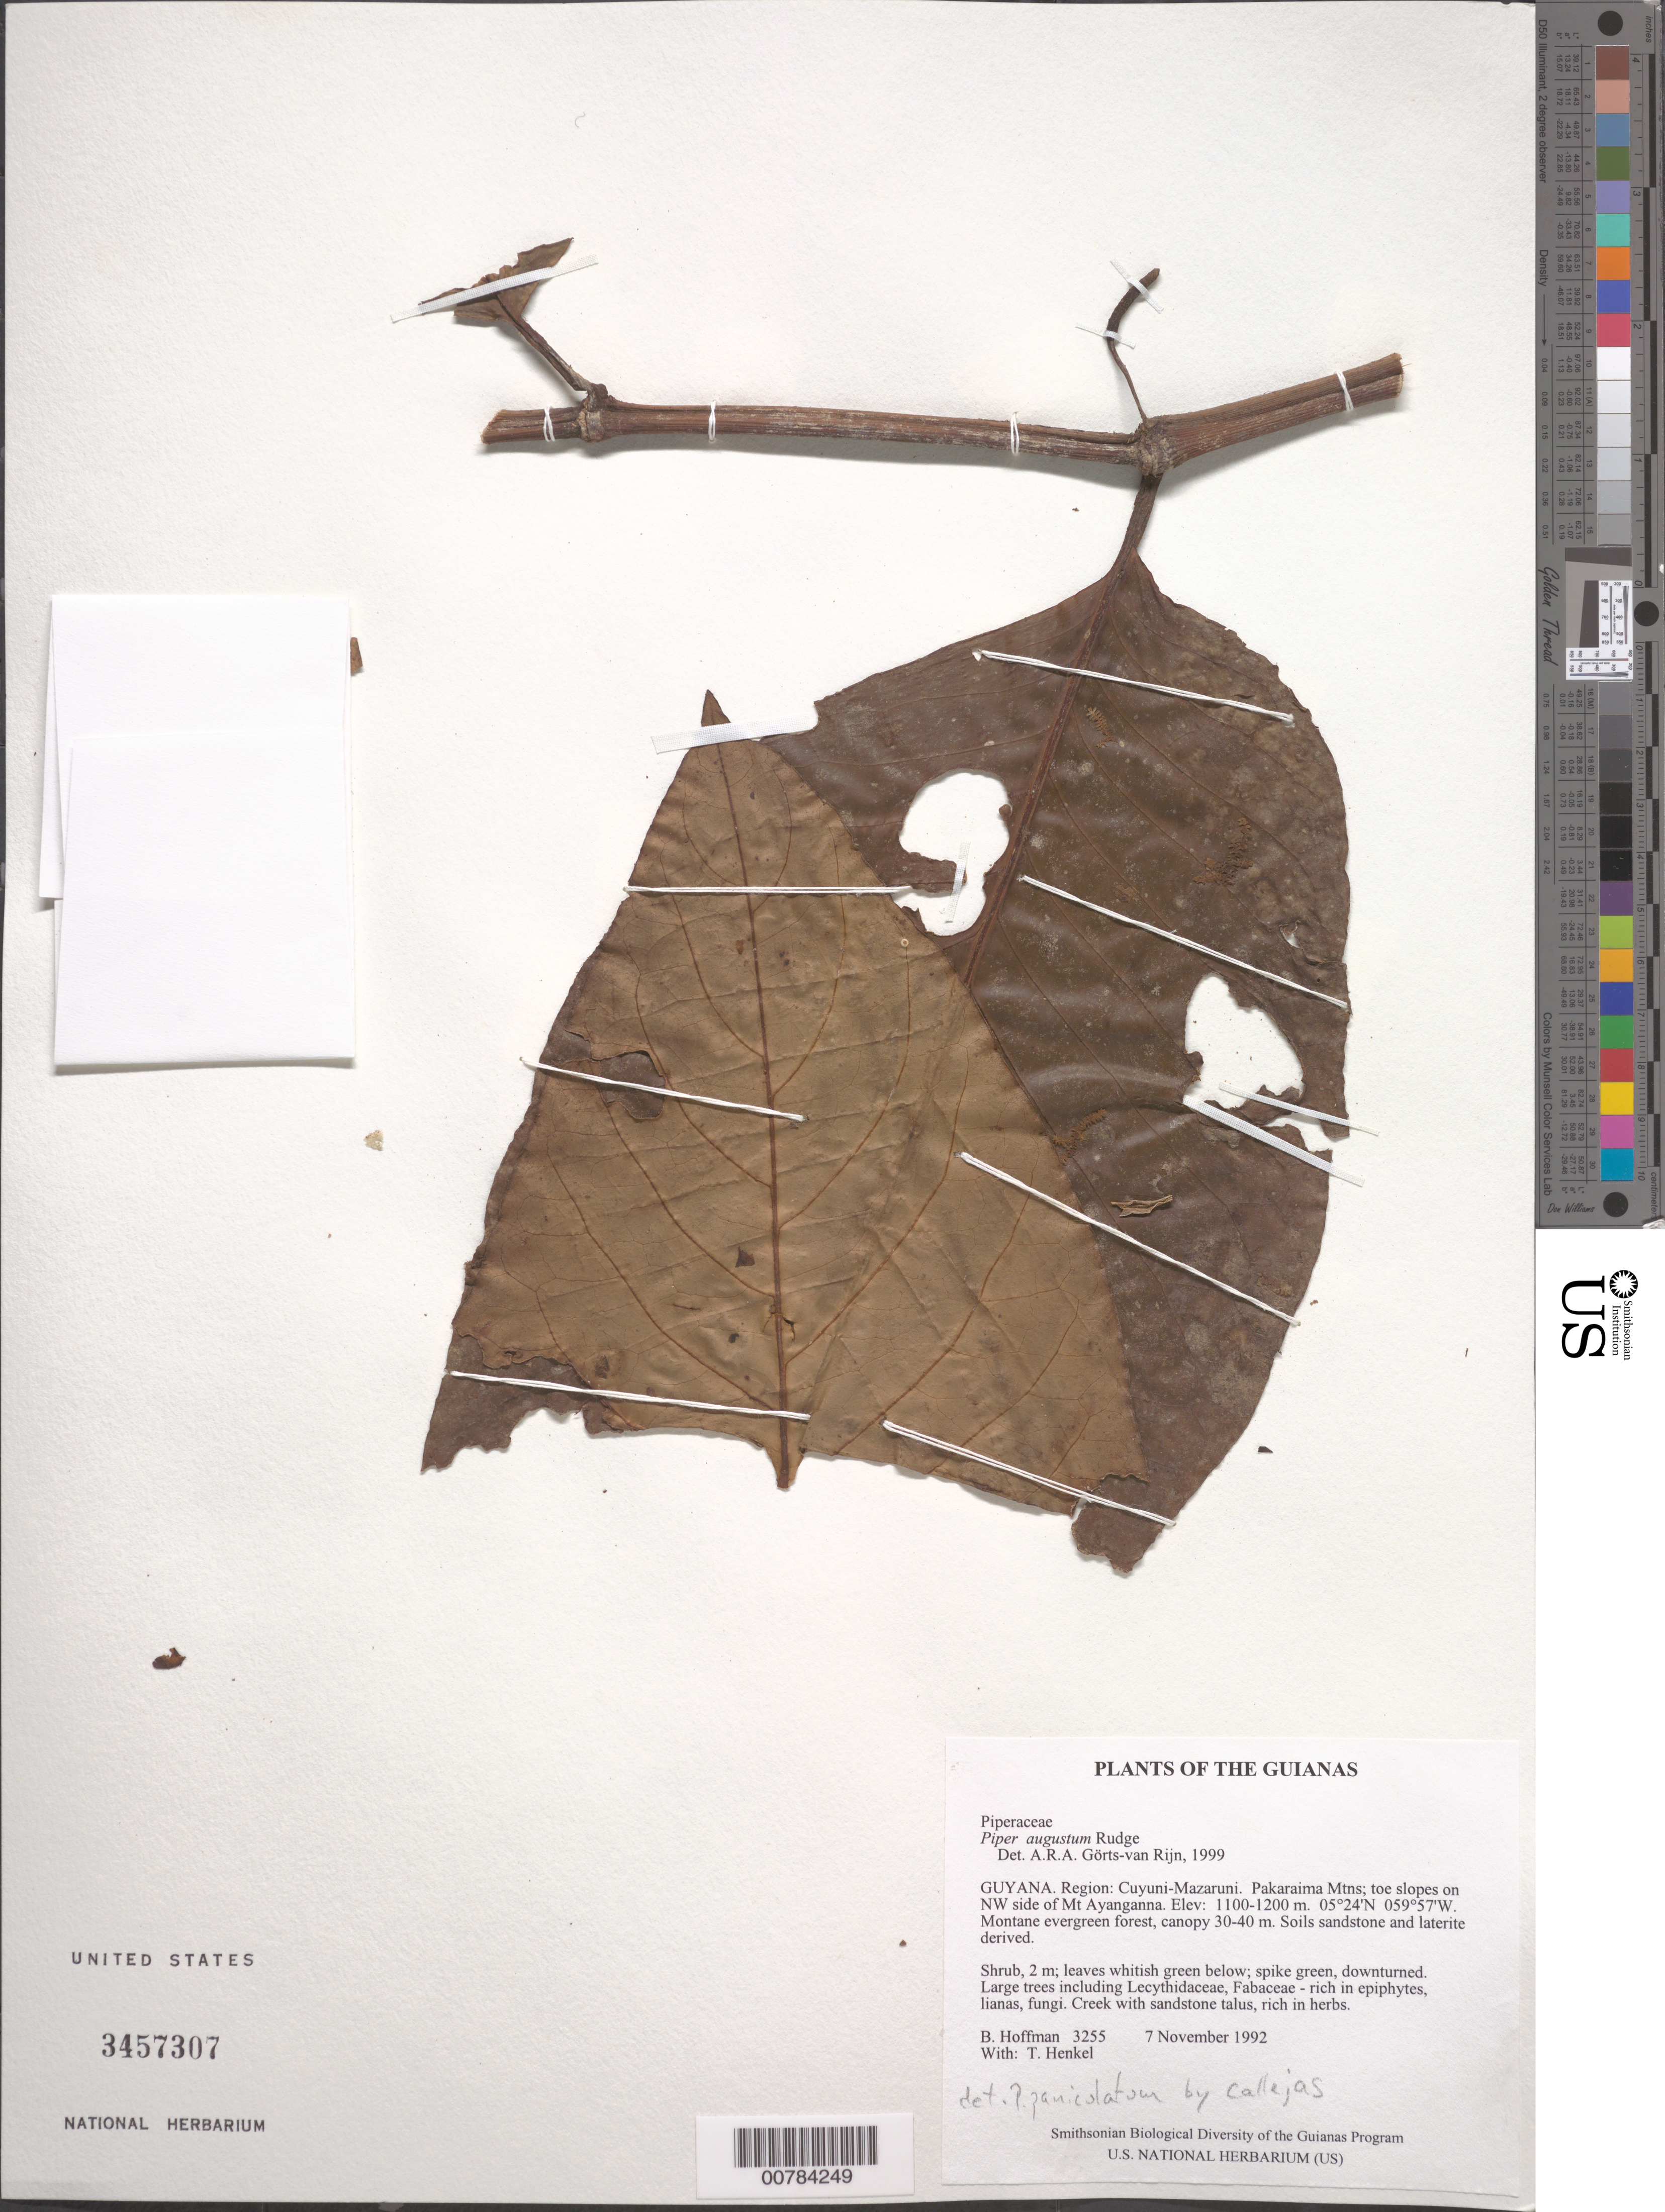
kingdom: Plantae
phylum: Tracheophyta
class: Magnoliopsida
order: Piperales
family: Piperaceae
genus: Piper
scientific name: Piper augustum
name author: Rudge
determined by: Görts-van Rijn, A. R. A.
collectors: B. Hoffman & T. Henkel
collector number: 3255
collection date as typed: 7 November 1992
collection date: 1992-11-07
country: Guyana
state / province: Cuyuni-Mazaruni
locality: Pakaraima Mountains; toe slopes on NW side of Mt. Ayanganna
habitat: Montane evergreen forest, canopy 30-40 m. Soils sandstone and laterite derived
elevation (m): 1100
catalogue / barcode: US 3457307